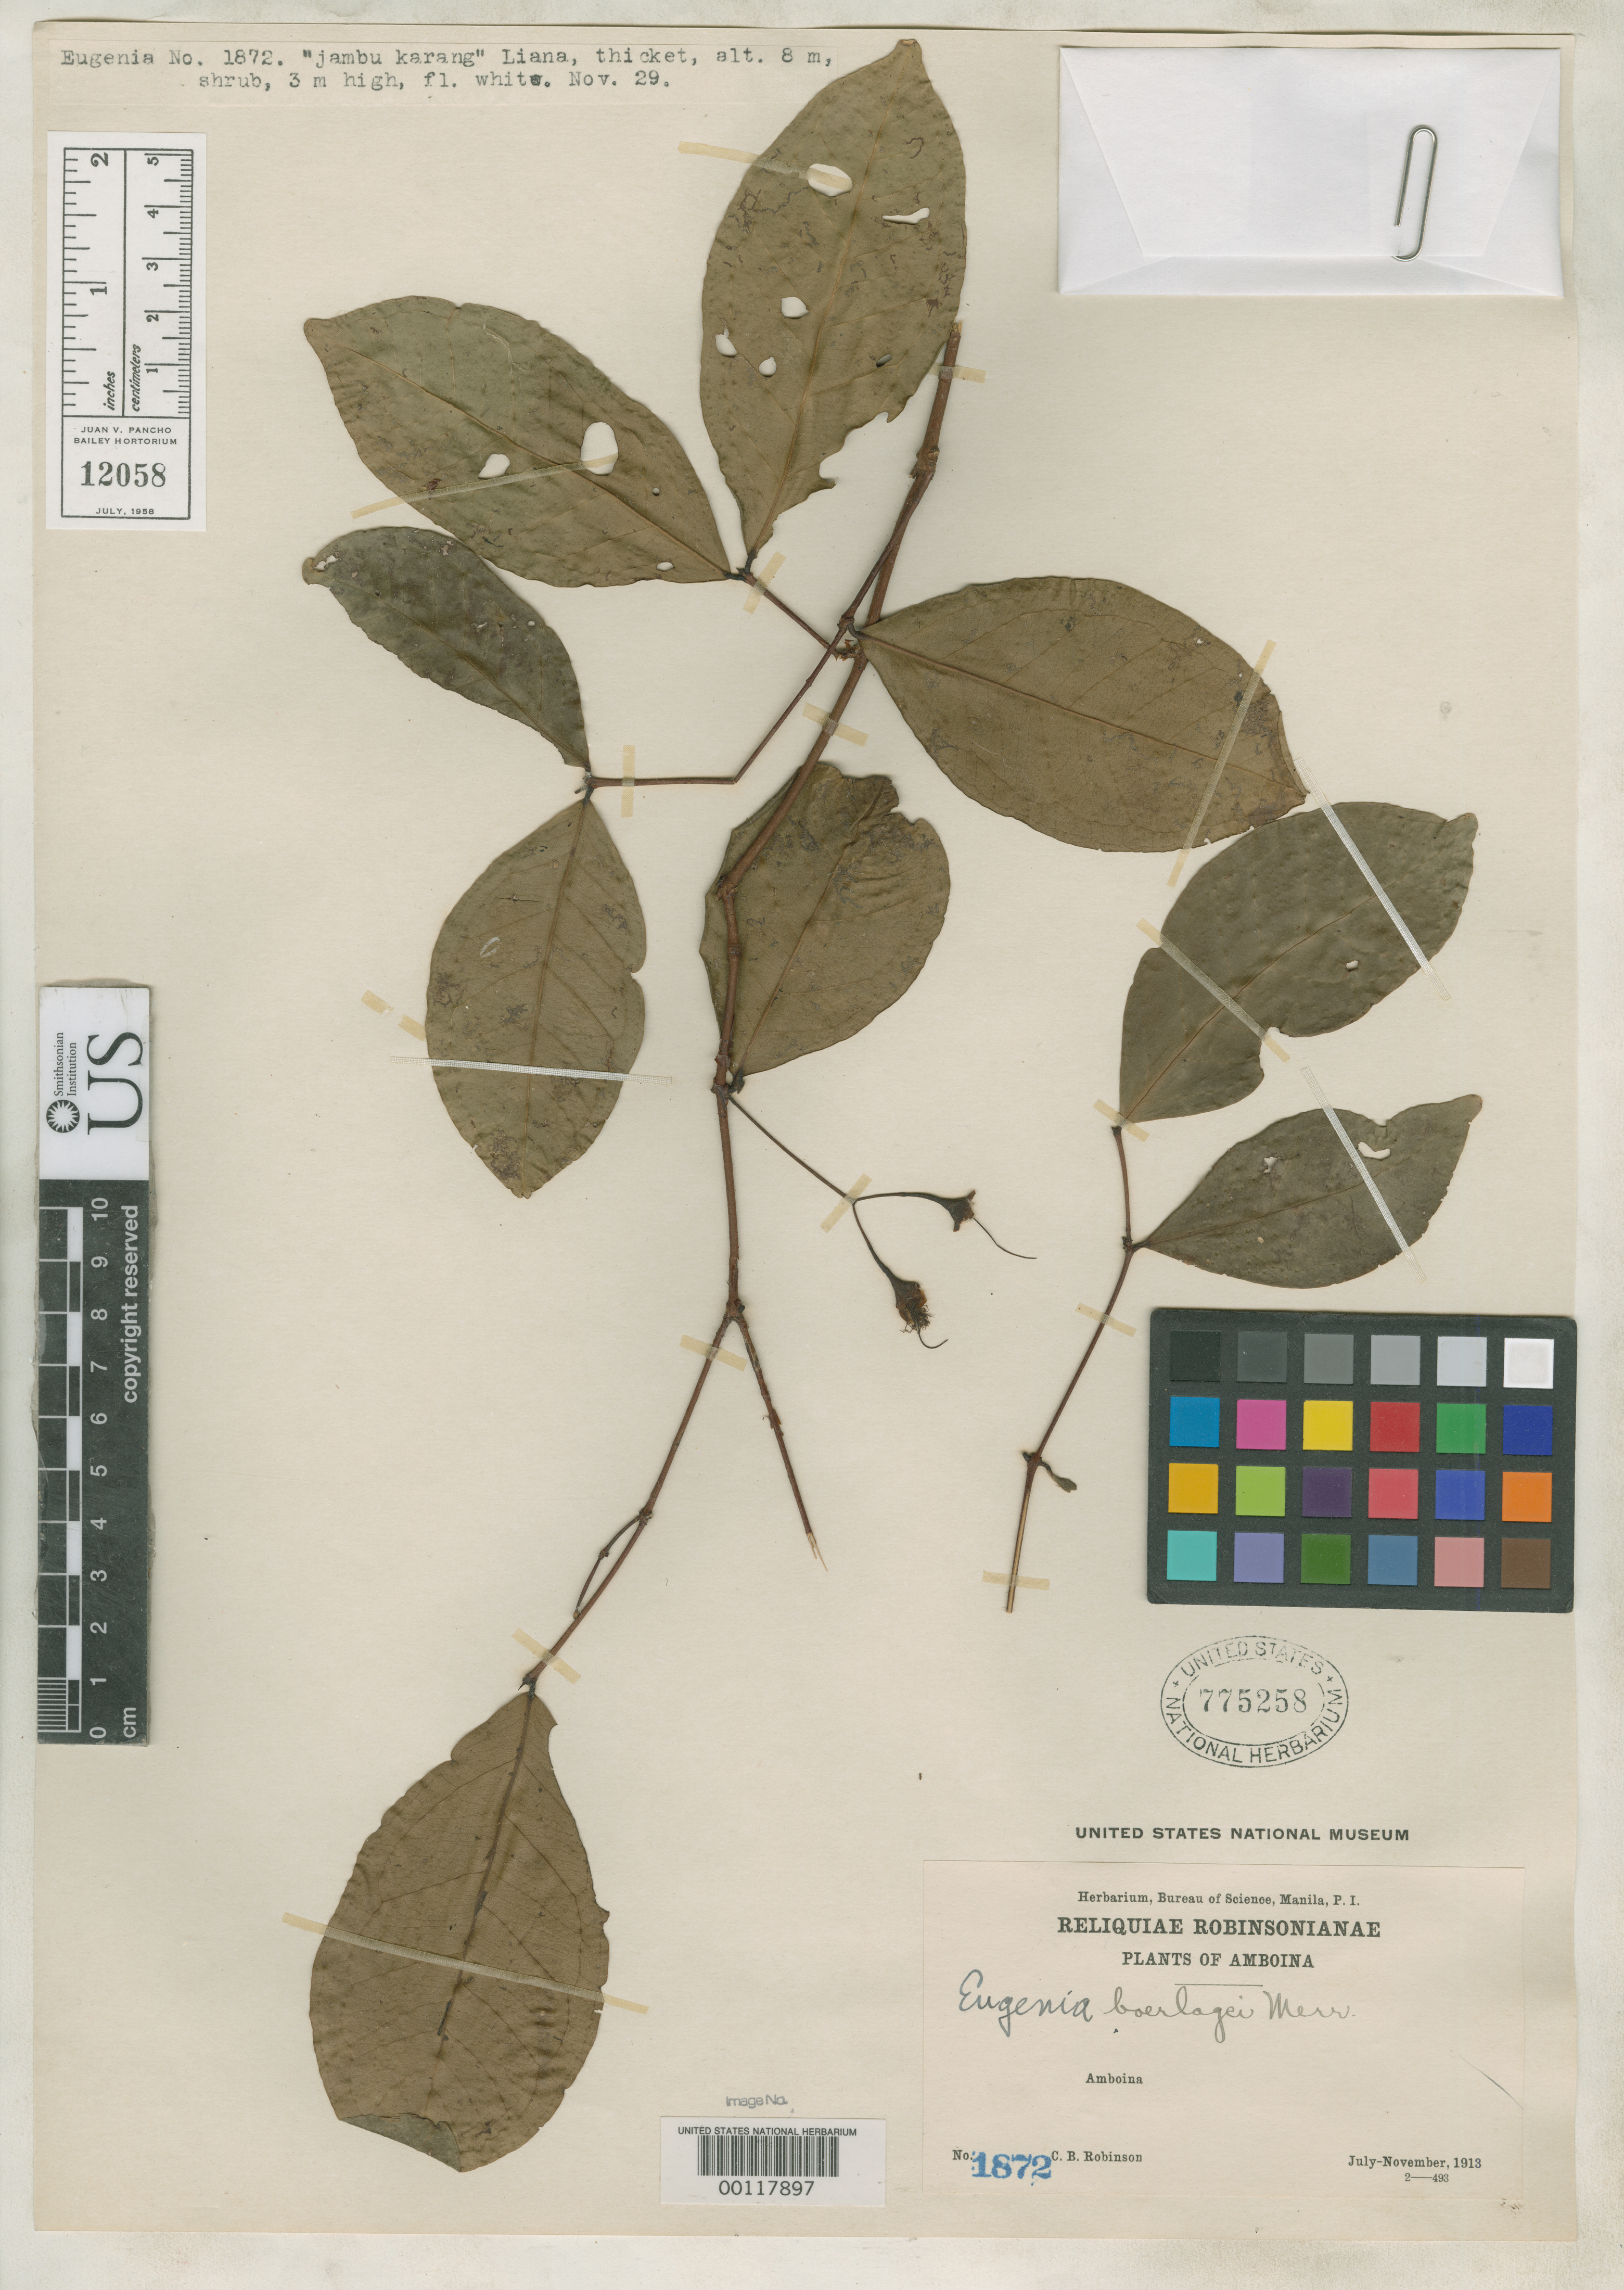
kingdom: Plantae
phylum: Tracheophyta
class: Magnoliopsida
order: Myrtales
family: Myrtaceae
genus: Eugenia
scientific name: Eugenia boerlagei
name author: Merr.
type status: Isotype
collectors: C. Robinson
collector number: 1872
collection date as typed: Jul 1913 to -- Nov 1913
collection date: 1913-07/1913-11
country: Indonesia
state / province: Maluku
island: Amboina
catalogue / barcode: US 775258